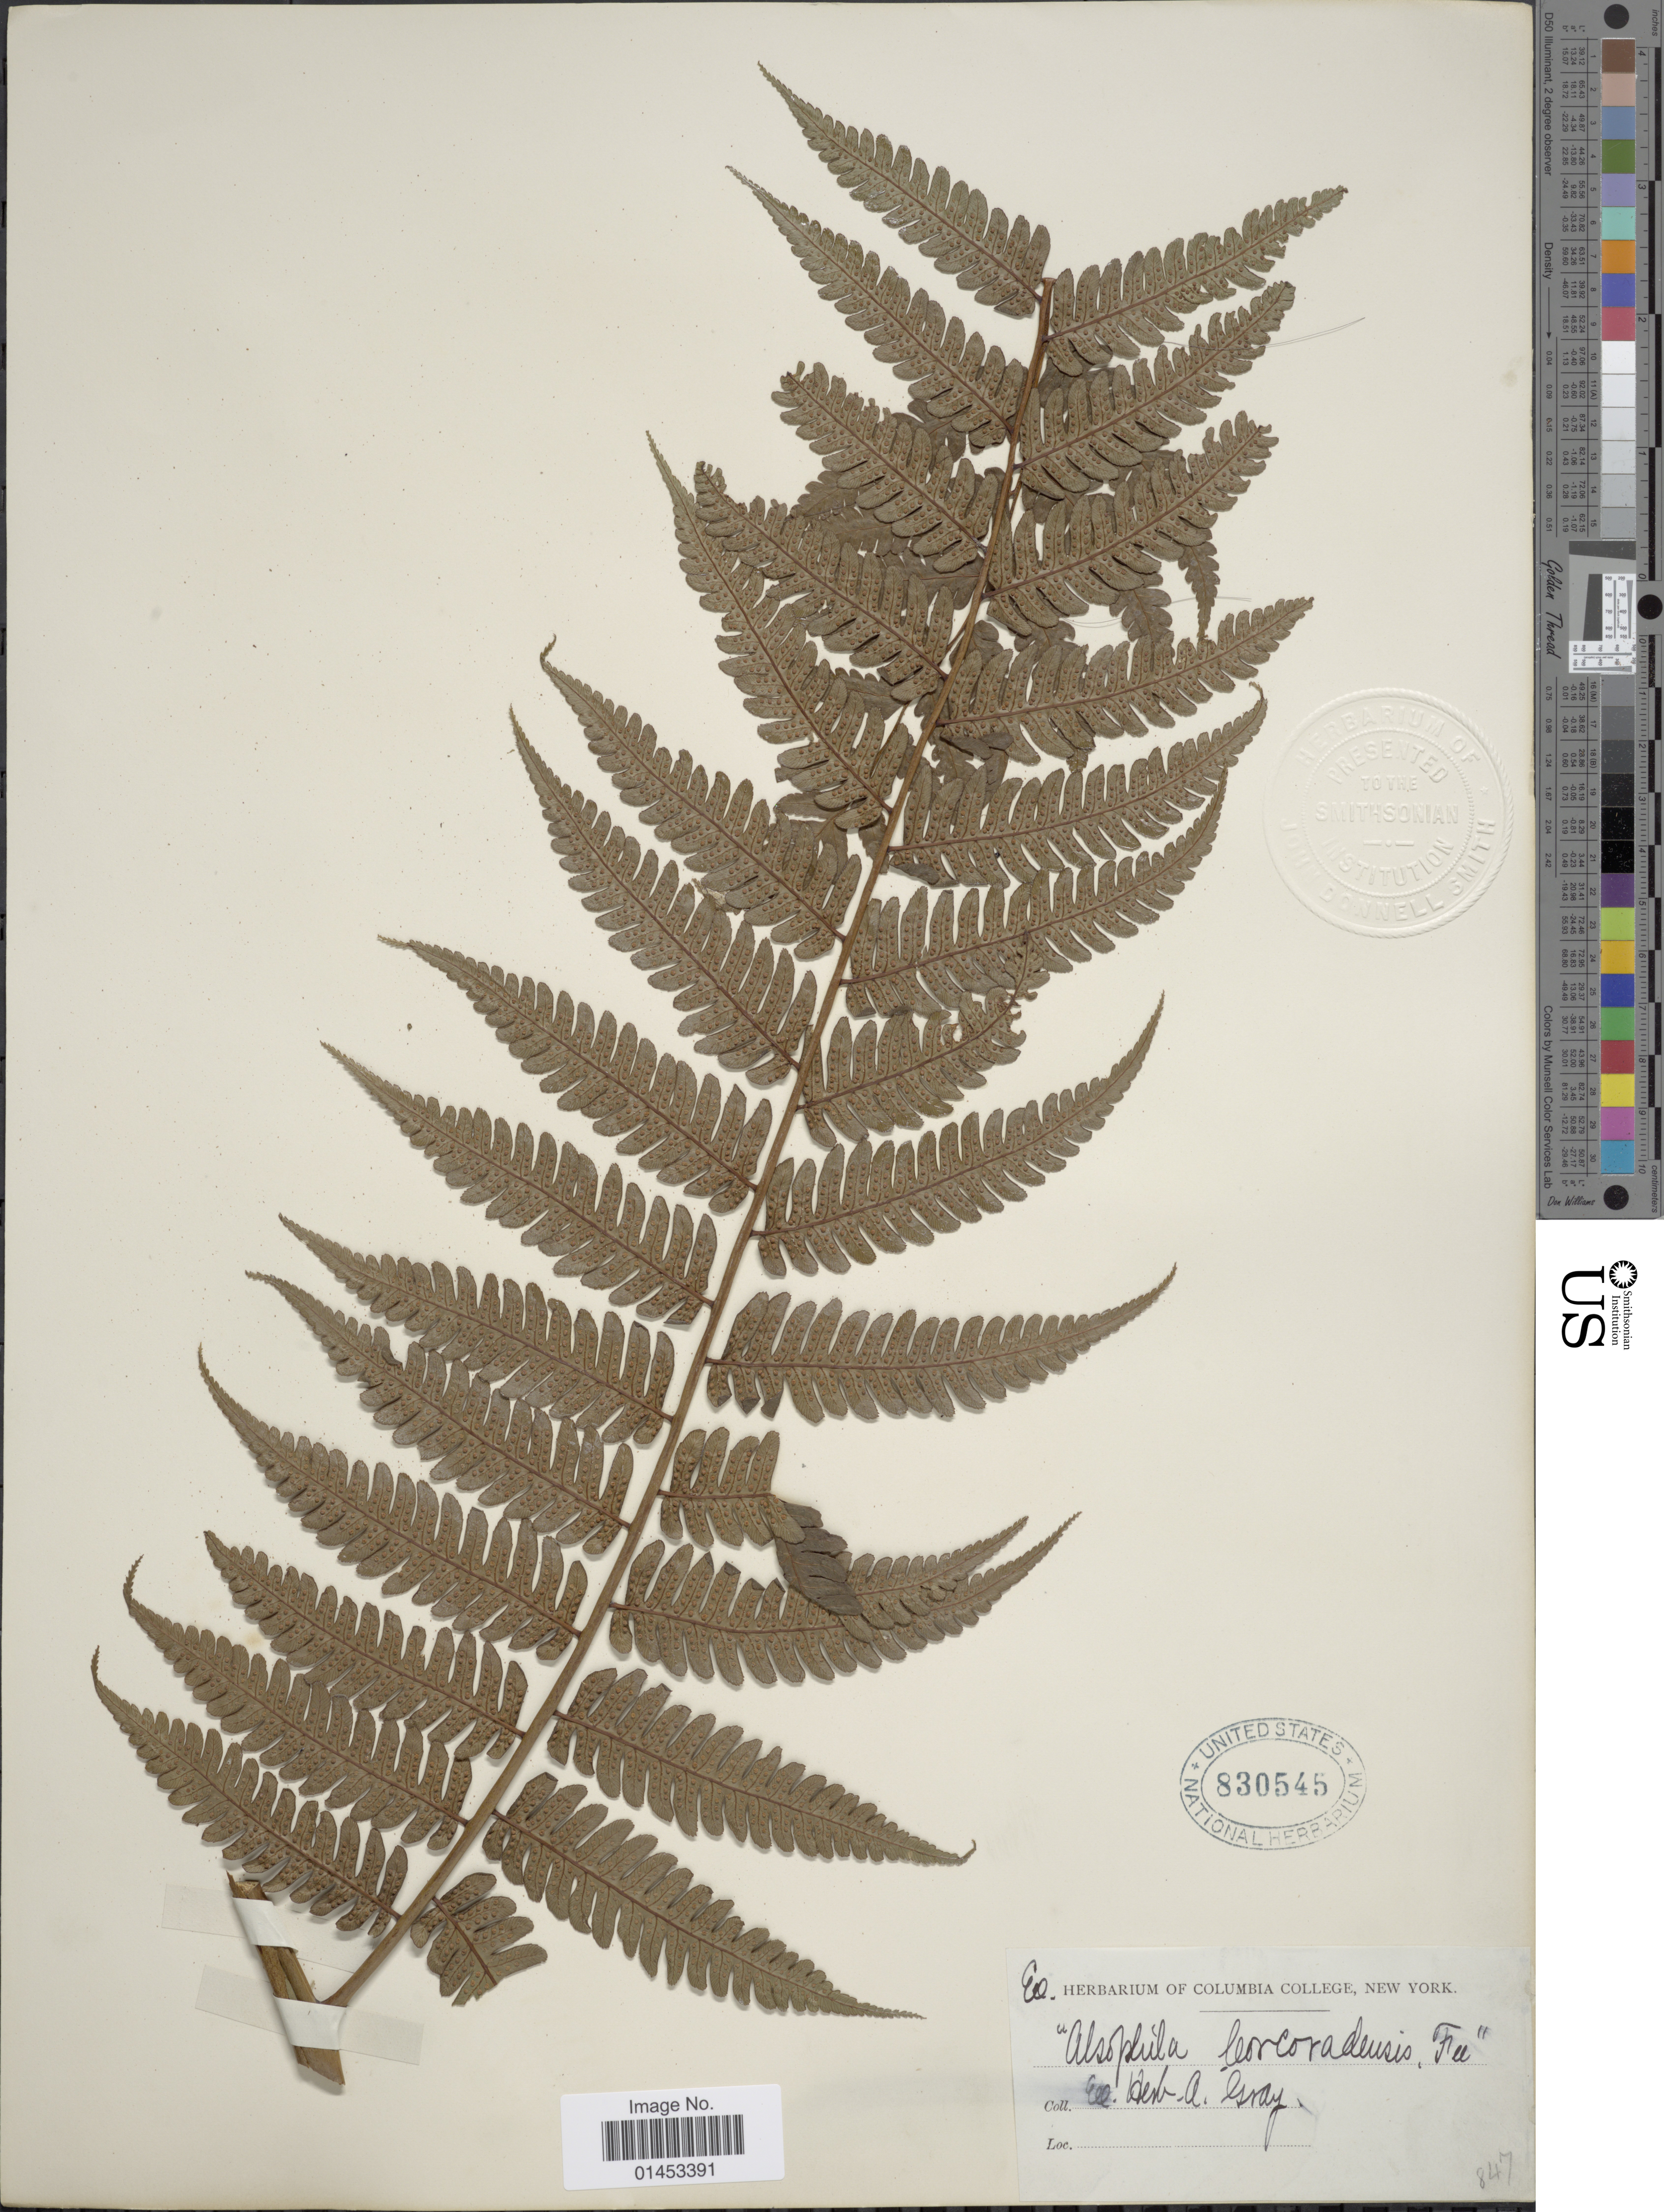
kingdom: Plantae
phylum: Tracheophyta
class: Polypodiopsida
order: Cyatheales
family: Cyatheaceae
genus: Cyathea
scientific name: Cyathea sp.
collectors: ex herb. Gray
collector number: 847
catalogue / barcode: US 830545